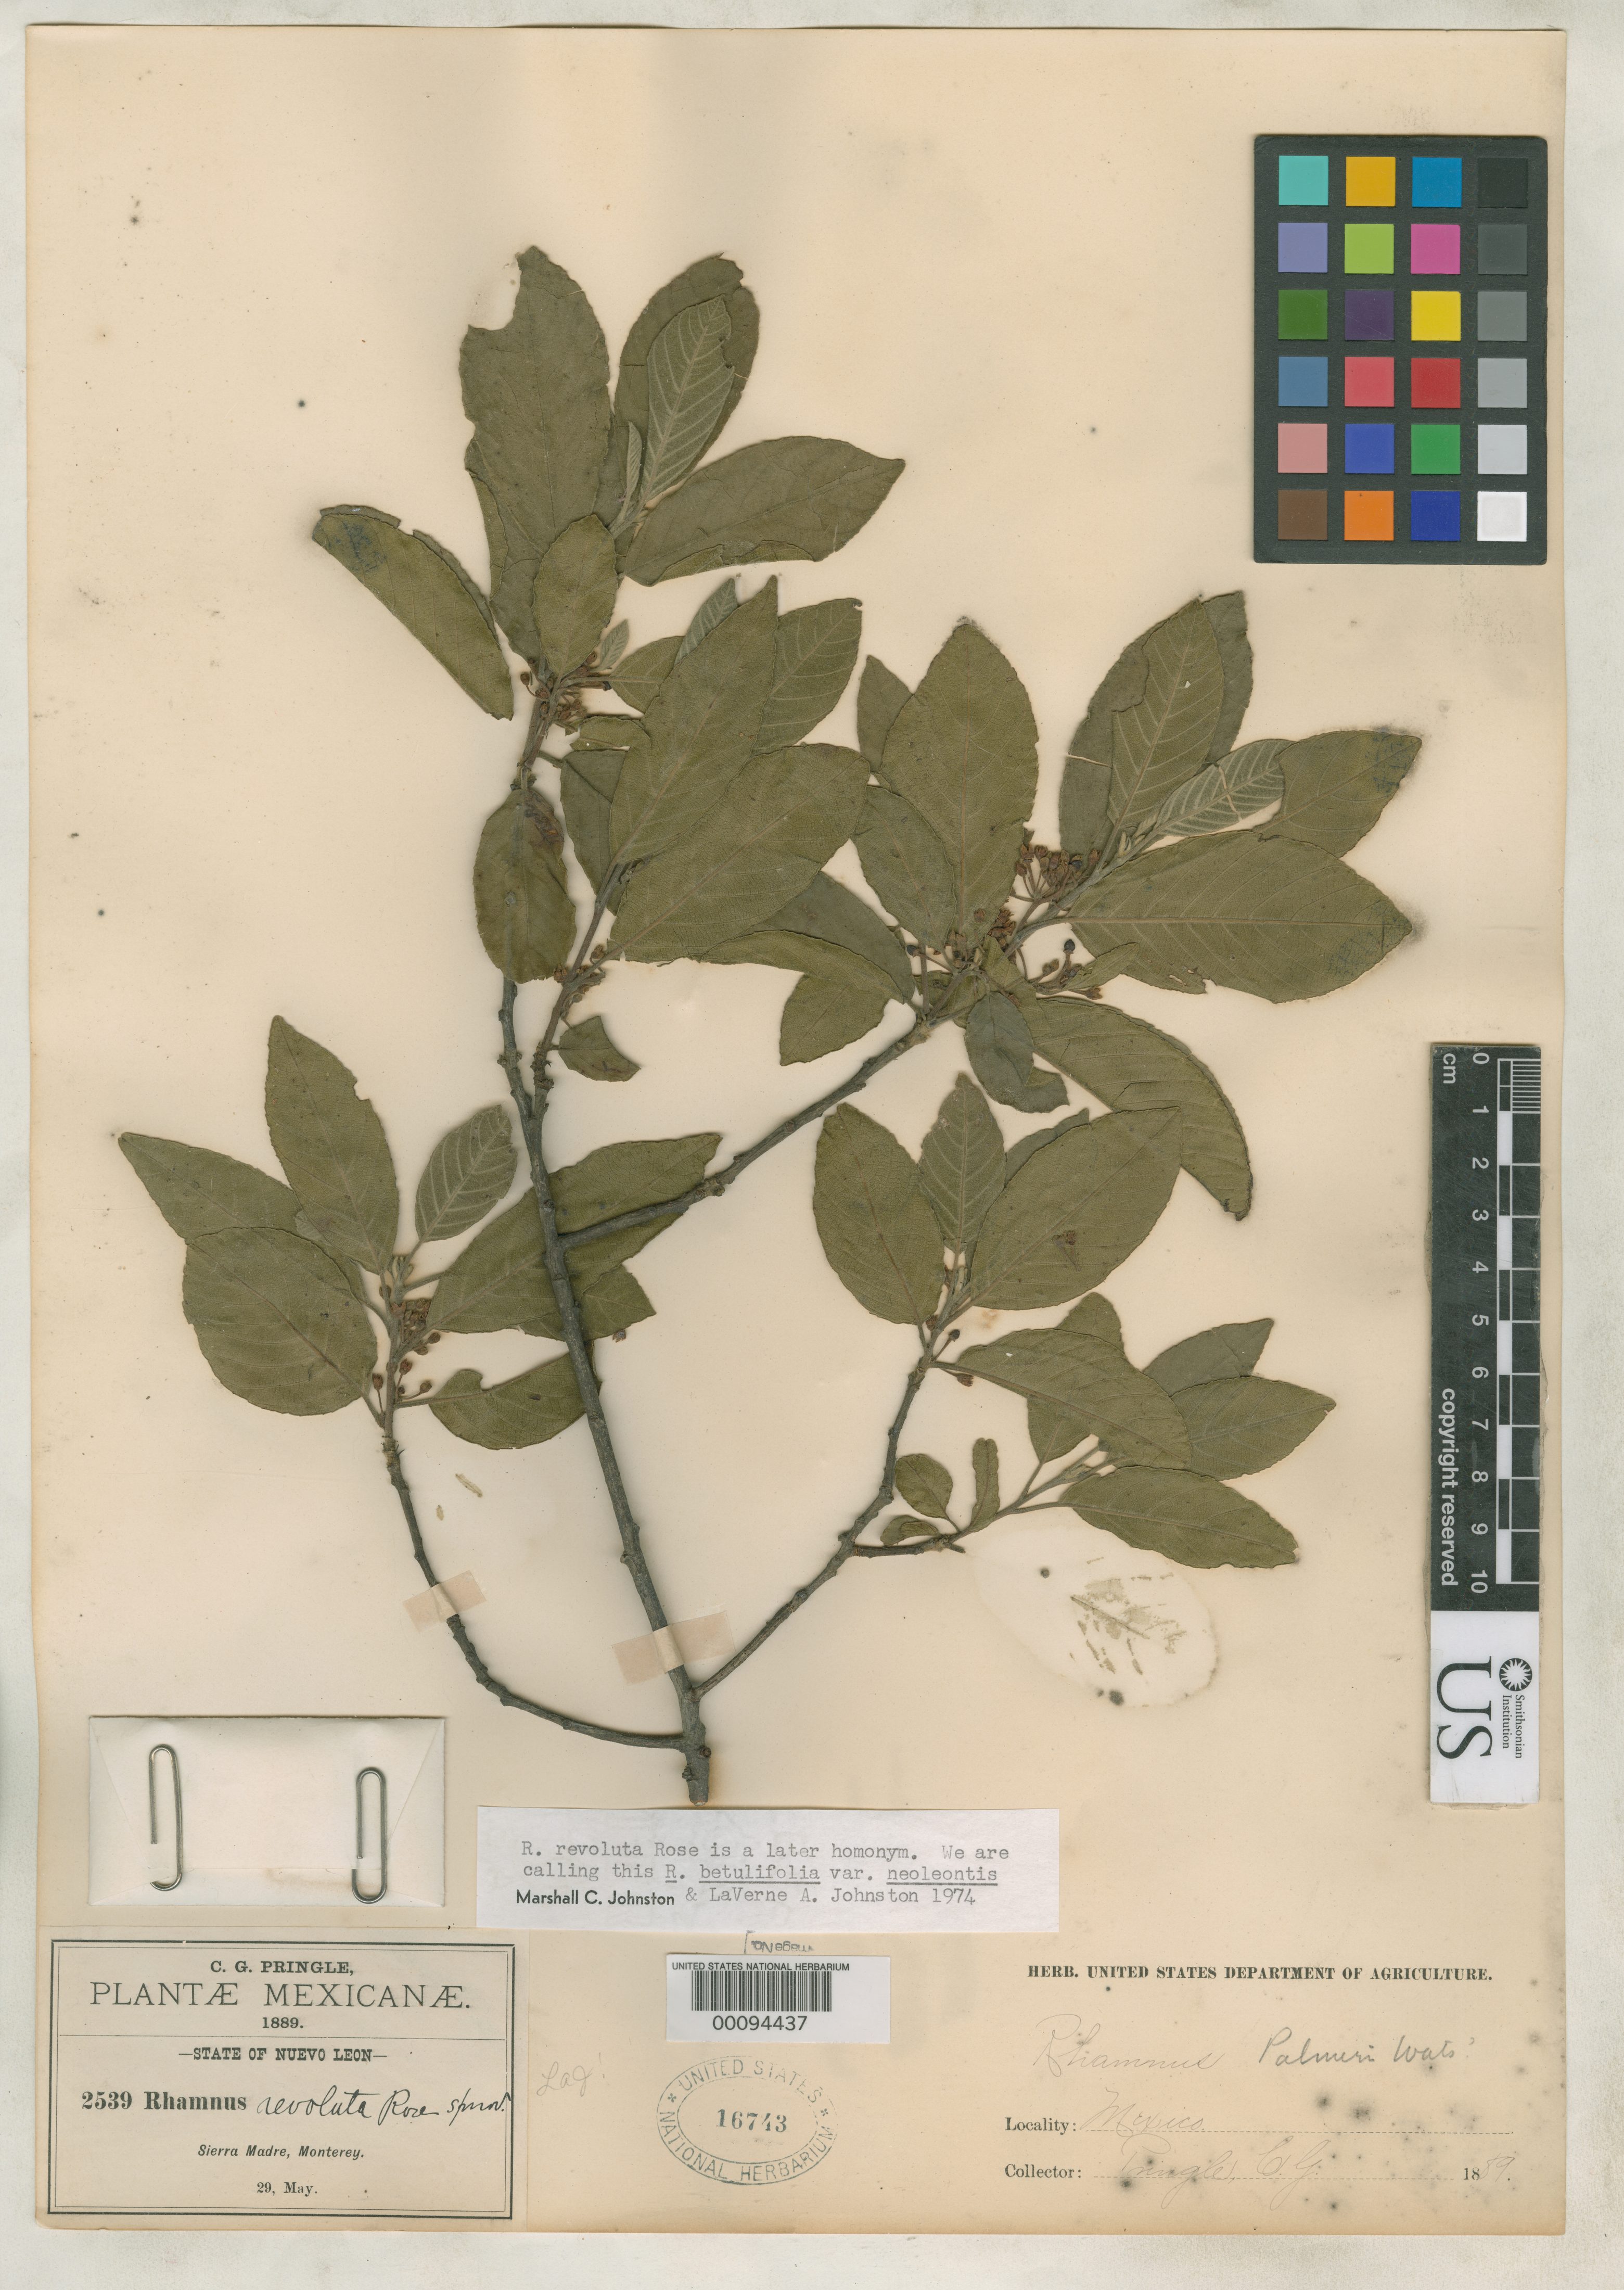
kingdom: Plantae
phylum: Tracheophyta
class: Magnoliopsida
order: Rosales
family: Rhamnaceae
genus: Rhamnus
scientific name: Rhamnus revoluta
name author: Rose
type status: Holotype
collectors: C. G. Pringle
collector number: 2539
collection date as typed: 29 May 1889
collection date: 1889-05-29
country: Mexico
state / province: Nuevo León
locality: Sierra Madre near Monterrey.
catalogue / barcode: US 16743